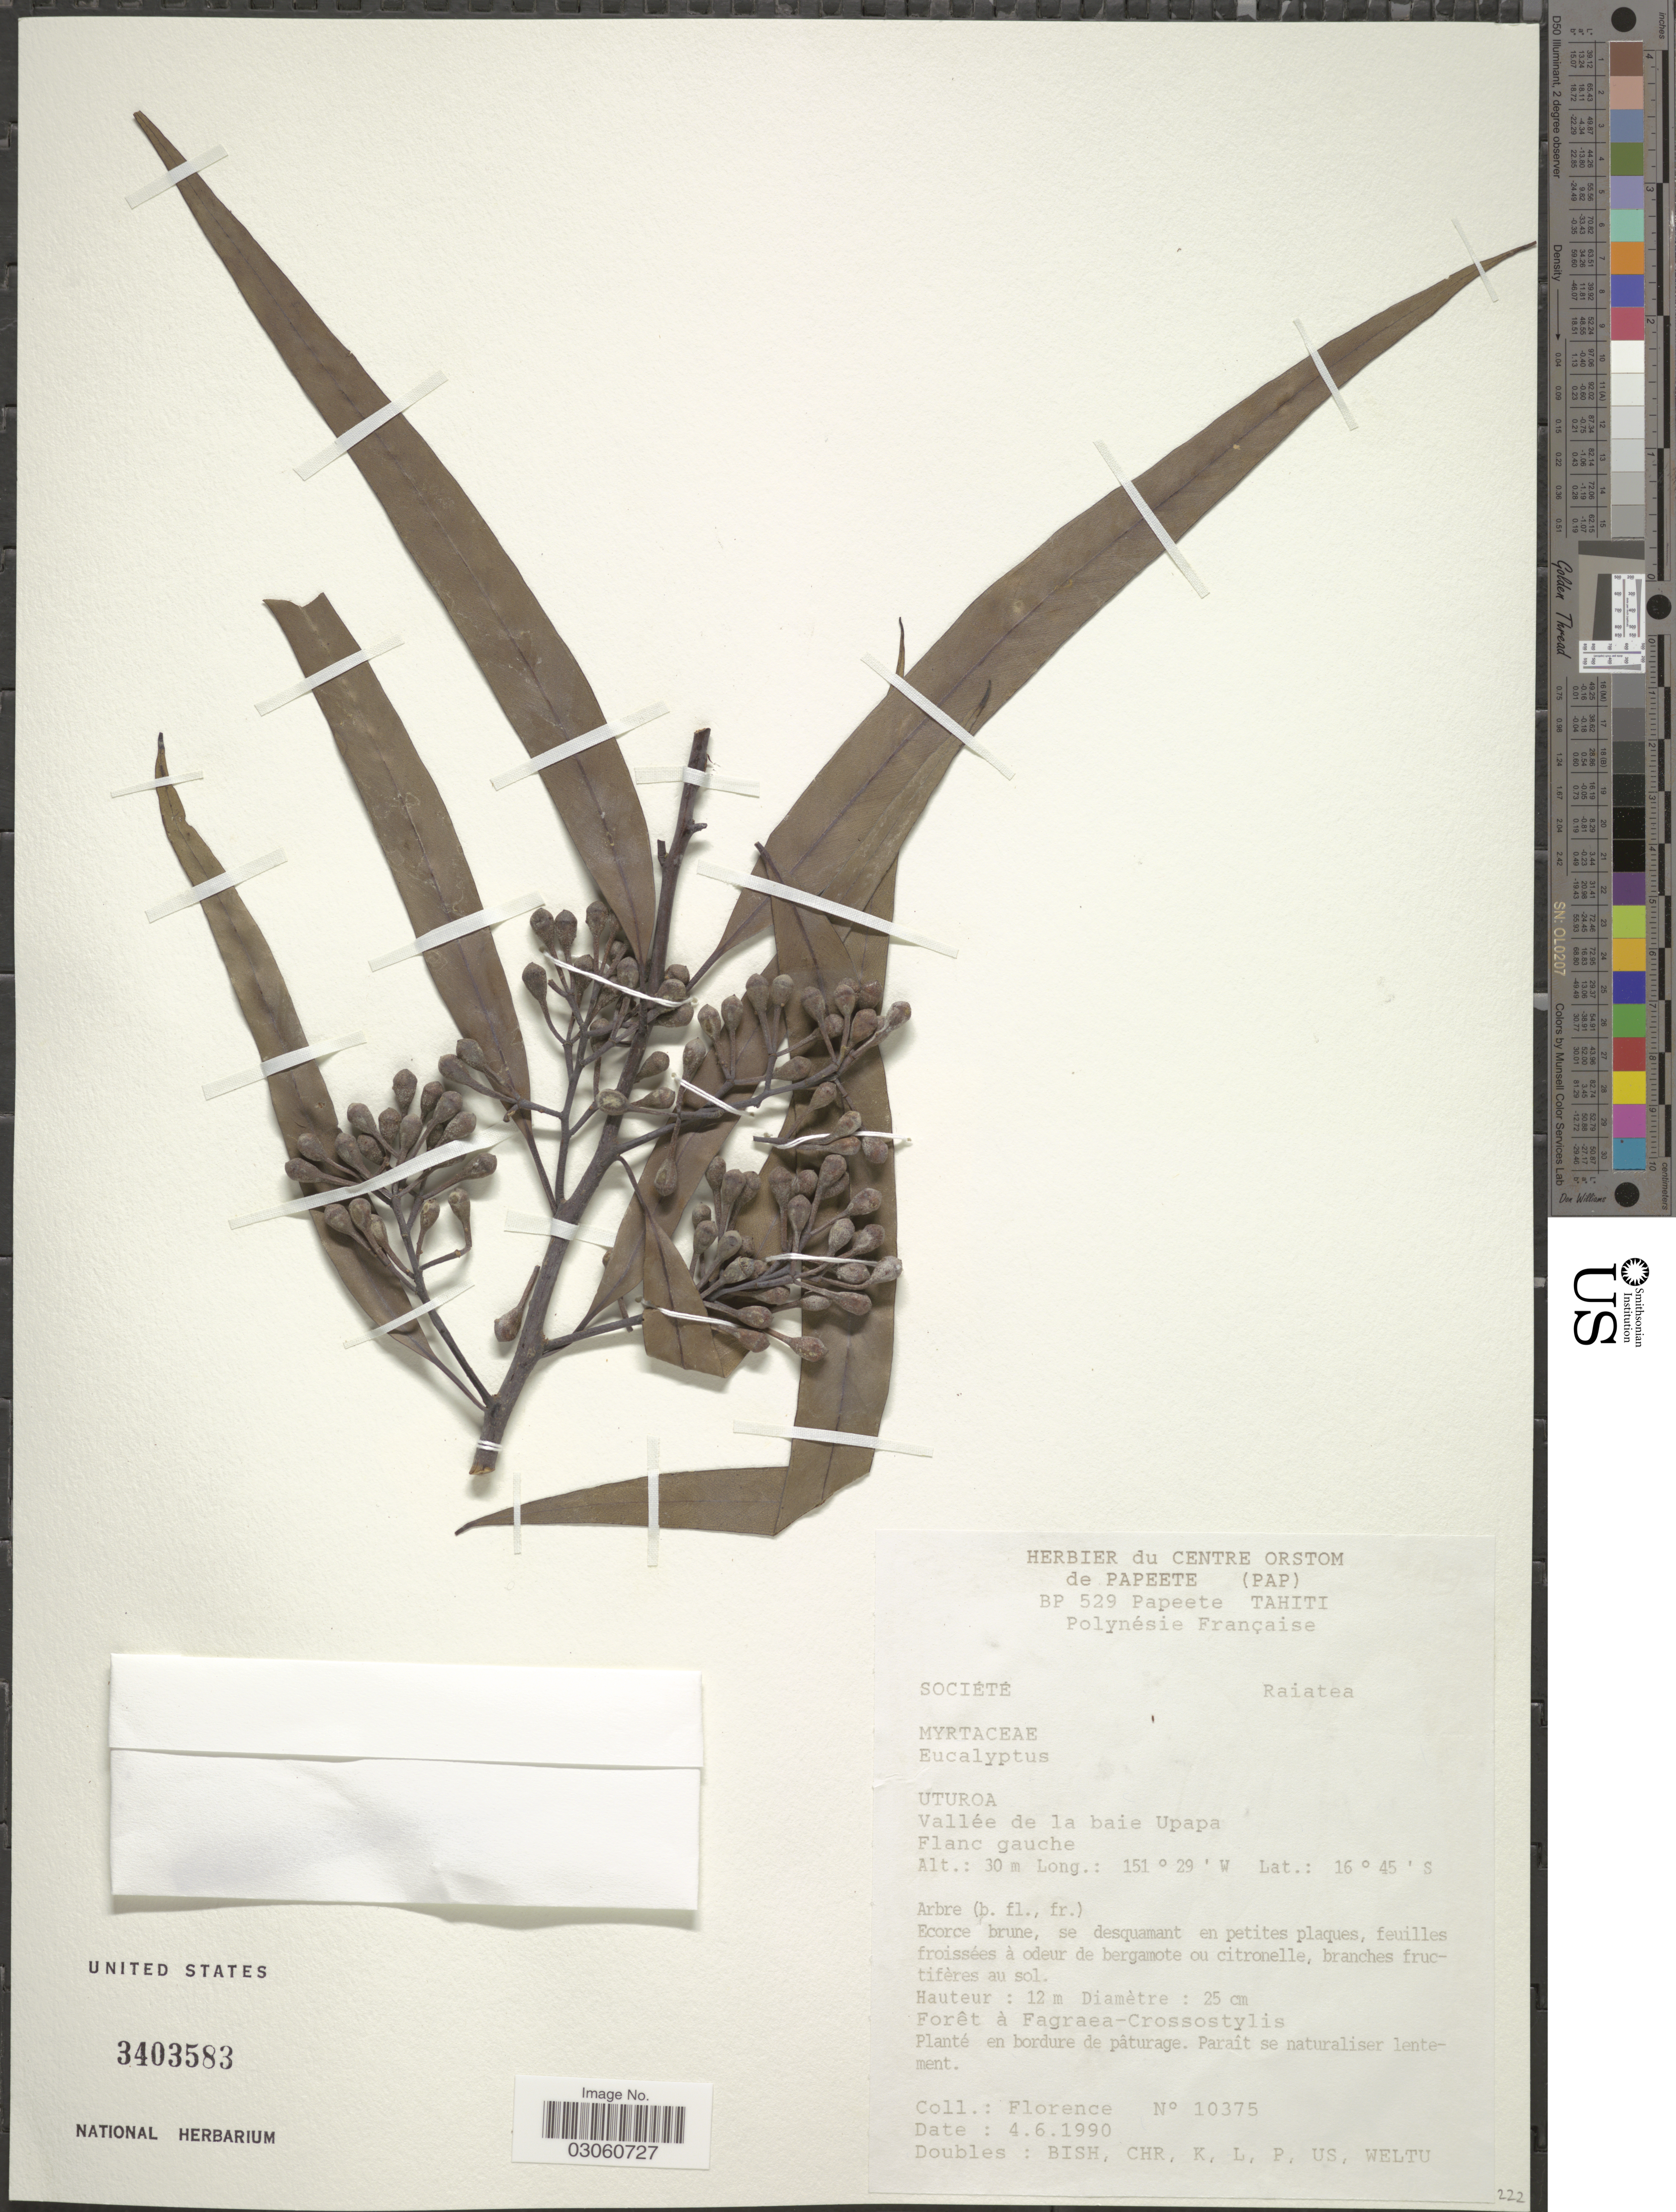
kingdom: Plantae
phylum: Tracheophyta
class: Magnoliopsida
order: Myrtales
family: Myrtaceae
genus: Eucalyptus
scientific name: Eucalyptus sp.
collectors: -. Florence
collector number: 10375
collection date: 1990-06-04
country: French Polynesia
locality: Société, Raiatea. Uturoa, Vallée de la baie Upapa. Flanc gauche.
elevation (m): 30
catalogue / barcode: US 3403583